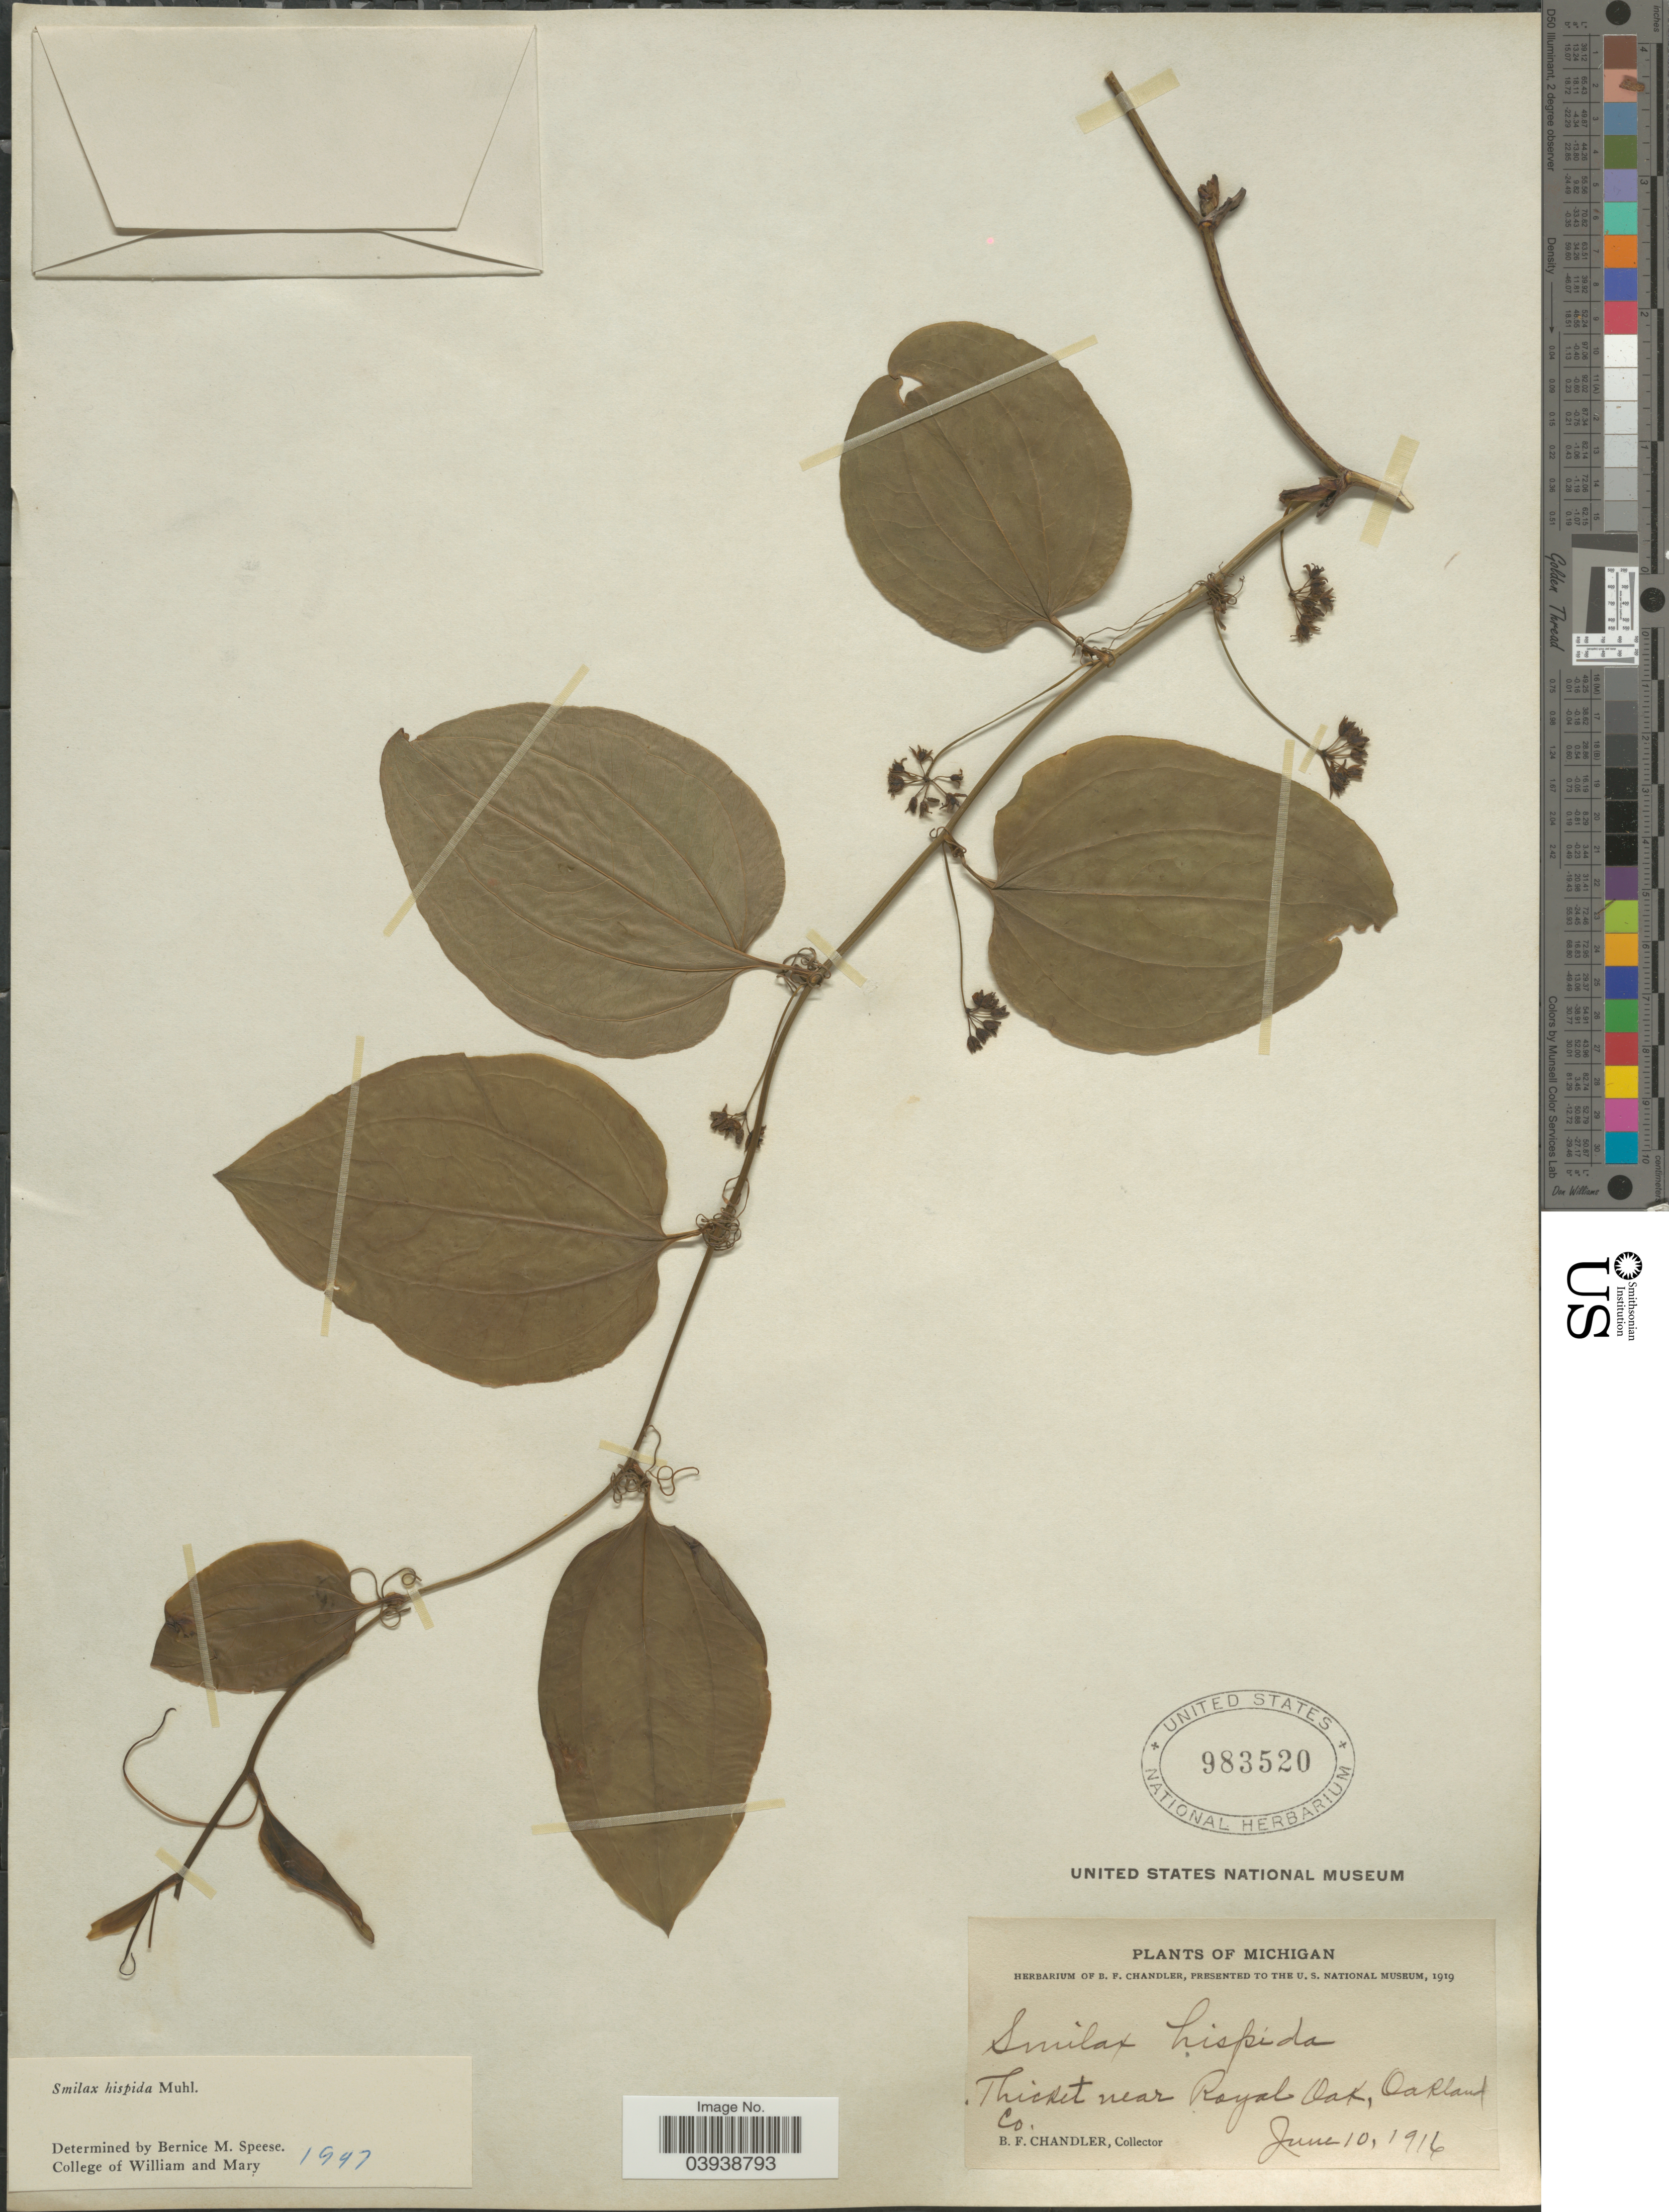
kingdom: Plantae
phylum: Tracheophyta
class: Liliopsida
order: Liliales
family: Smilacaceae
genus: Smilax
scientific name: Smilax hispida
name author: Raf.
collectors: B. F. Chandler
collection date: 1916-06-10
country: United States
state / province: Michigan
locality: Near Royal Oak, Oakland Co.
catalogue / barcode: US 983520